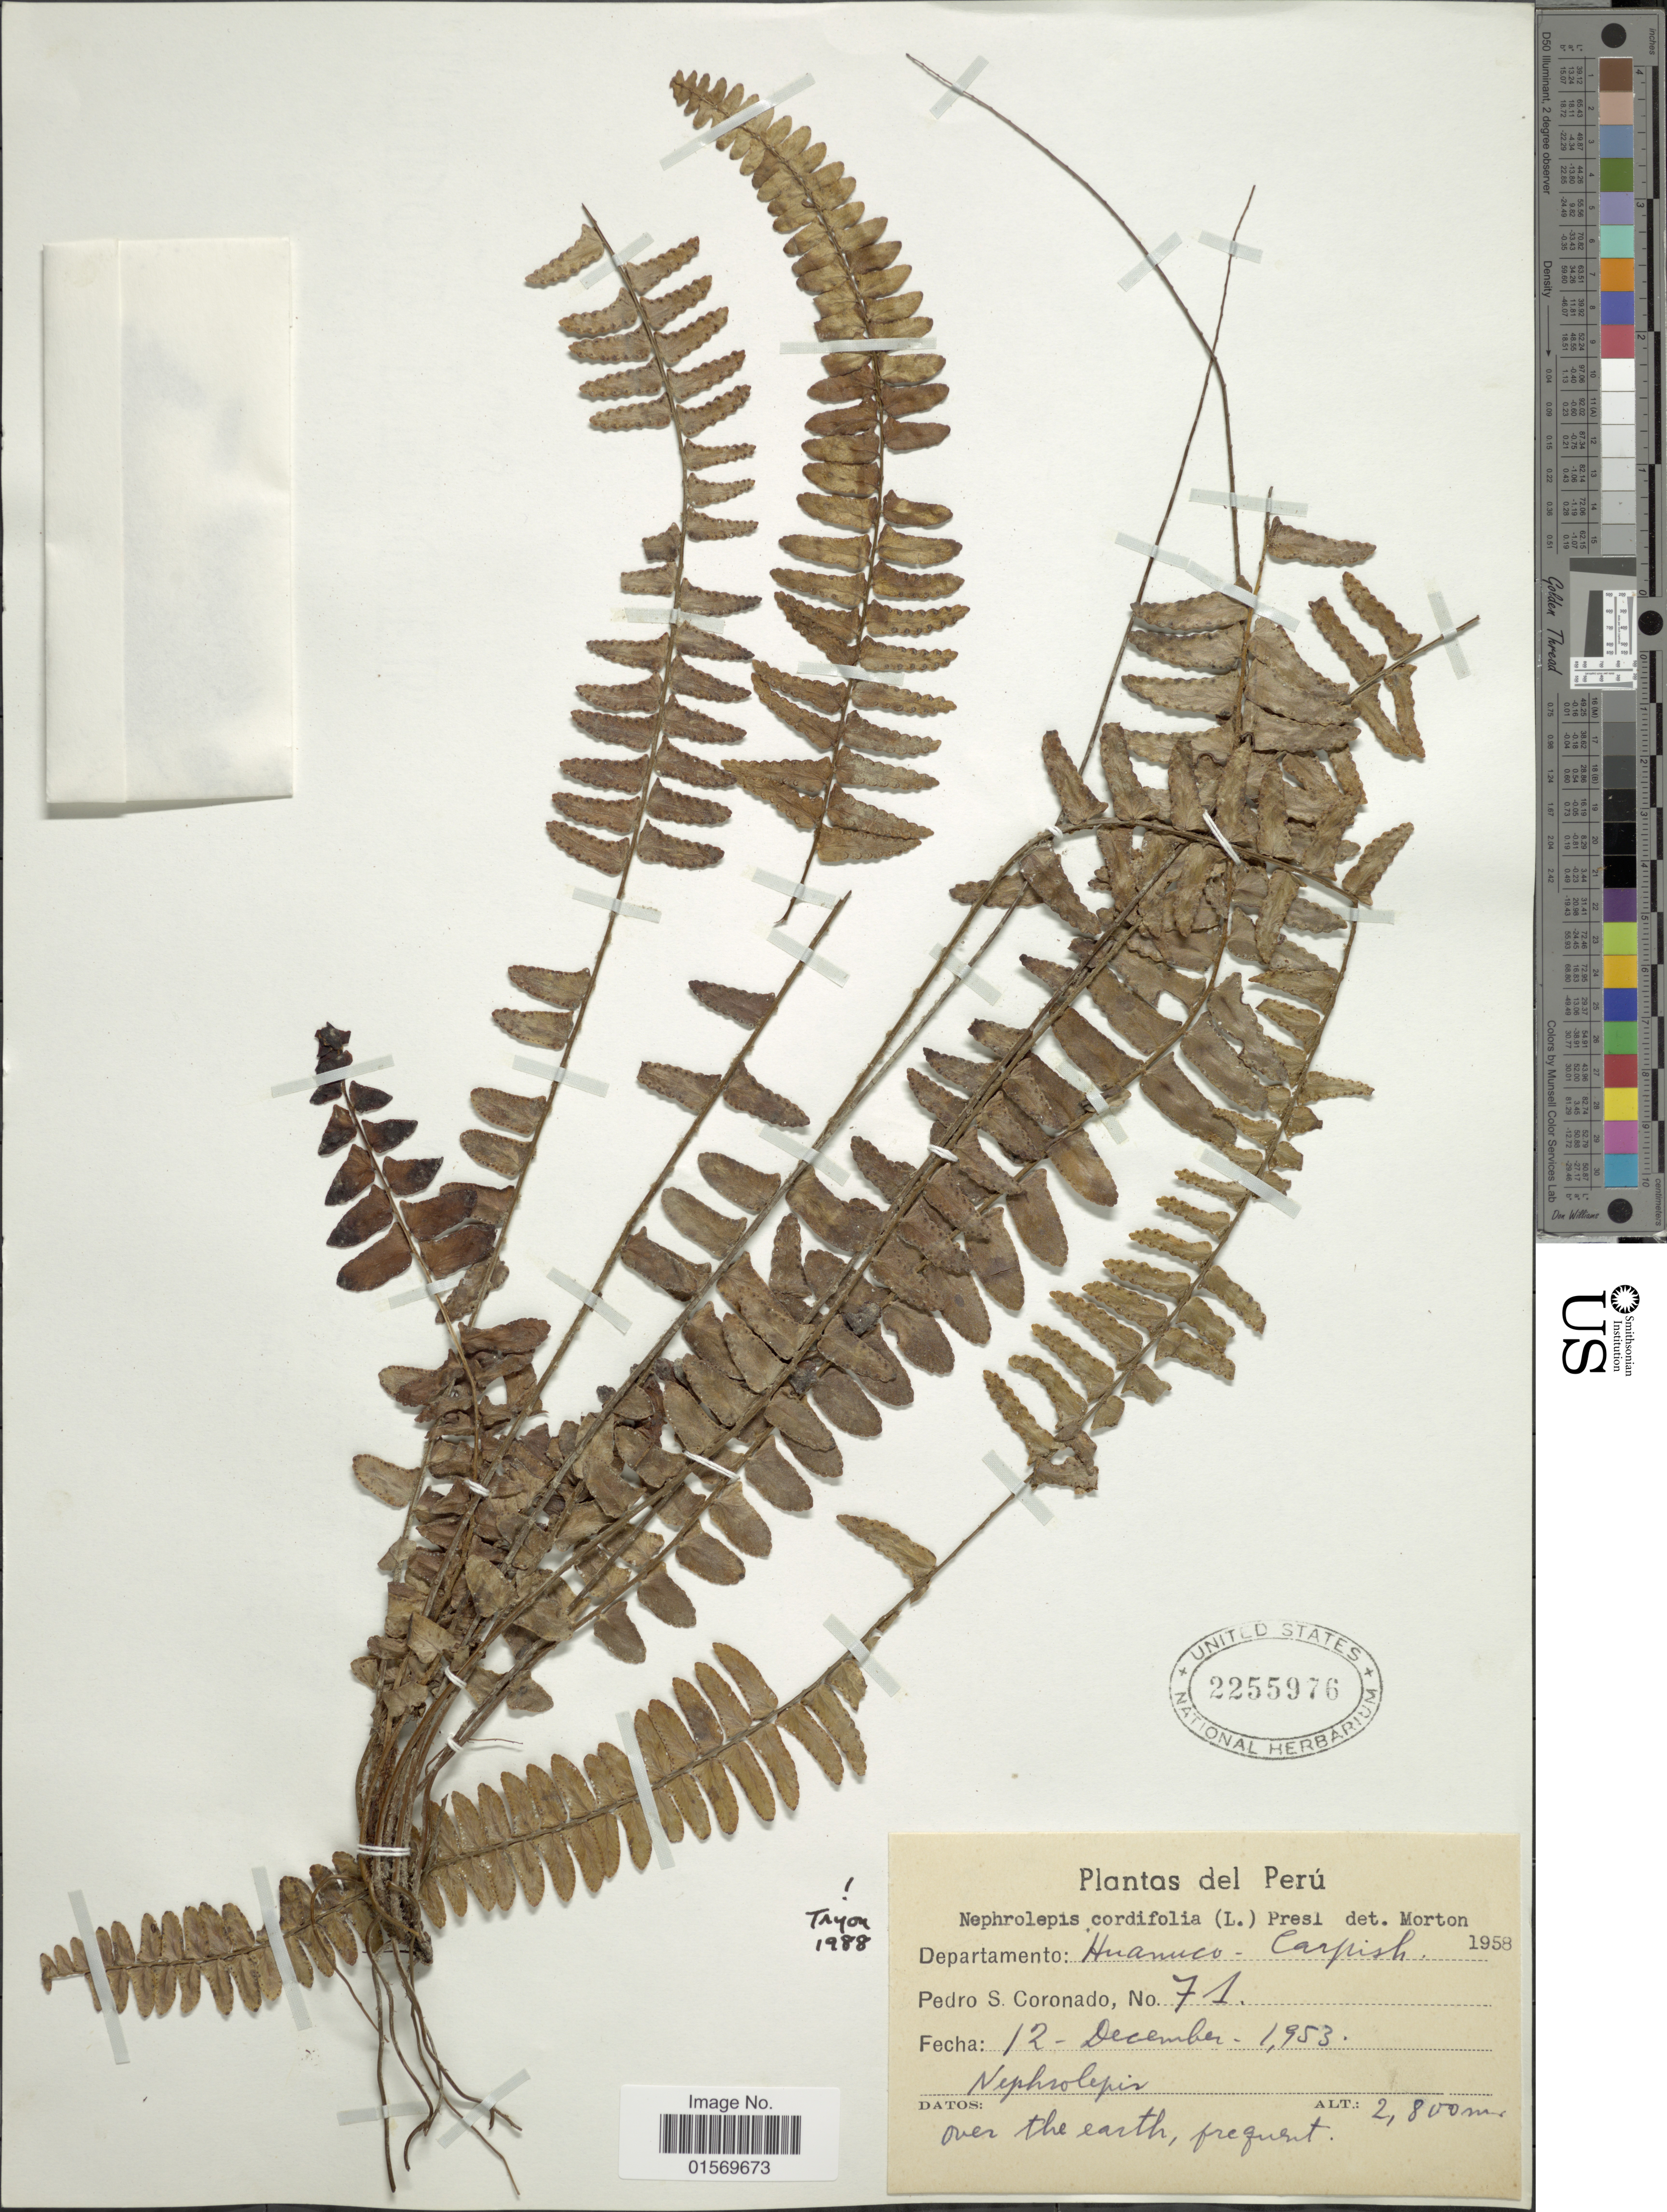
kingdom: Plantae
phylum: Tracheophyta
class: Polypodiopsida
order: Polypodiales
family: Nephrolepidaceae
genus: Nephrolepis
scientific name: Nephrolepis cordifolia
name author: (L.) C. Presl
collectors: P. Coronado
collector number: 71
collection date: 1953-12-12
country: Peru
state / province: Huánuco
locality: Carpish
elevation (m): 2800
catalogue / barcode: US 2255976